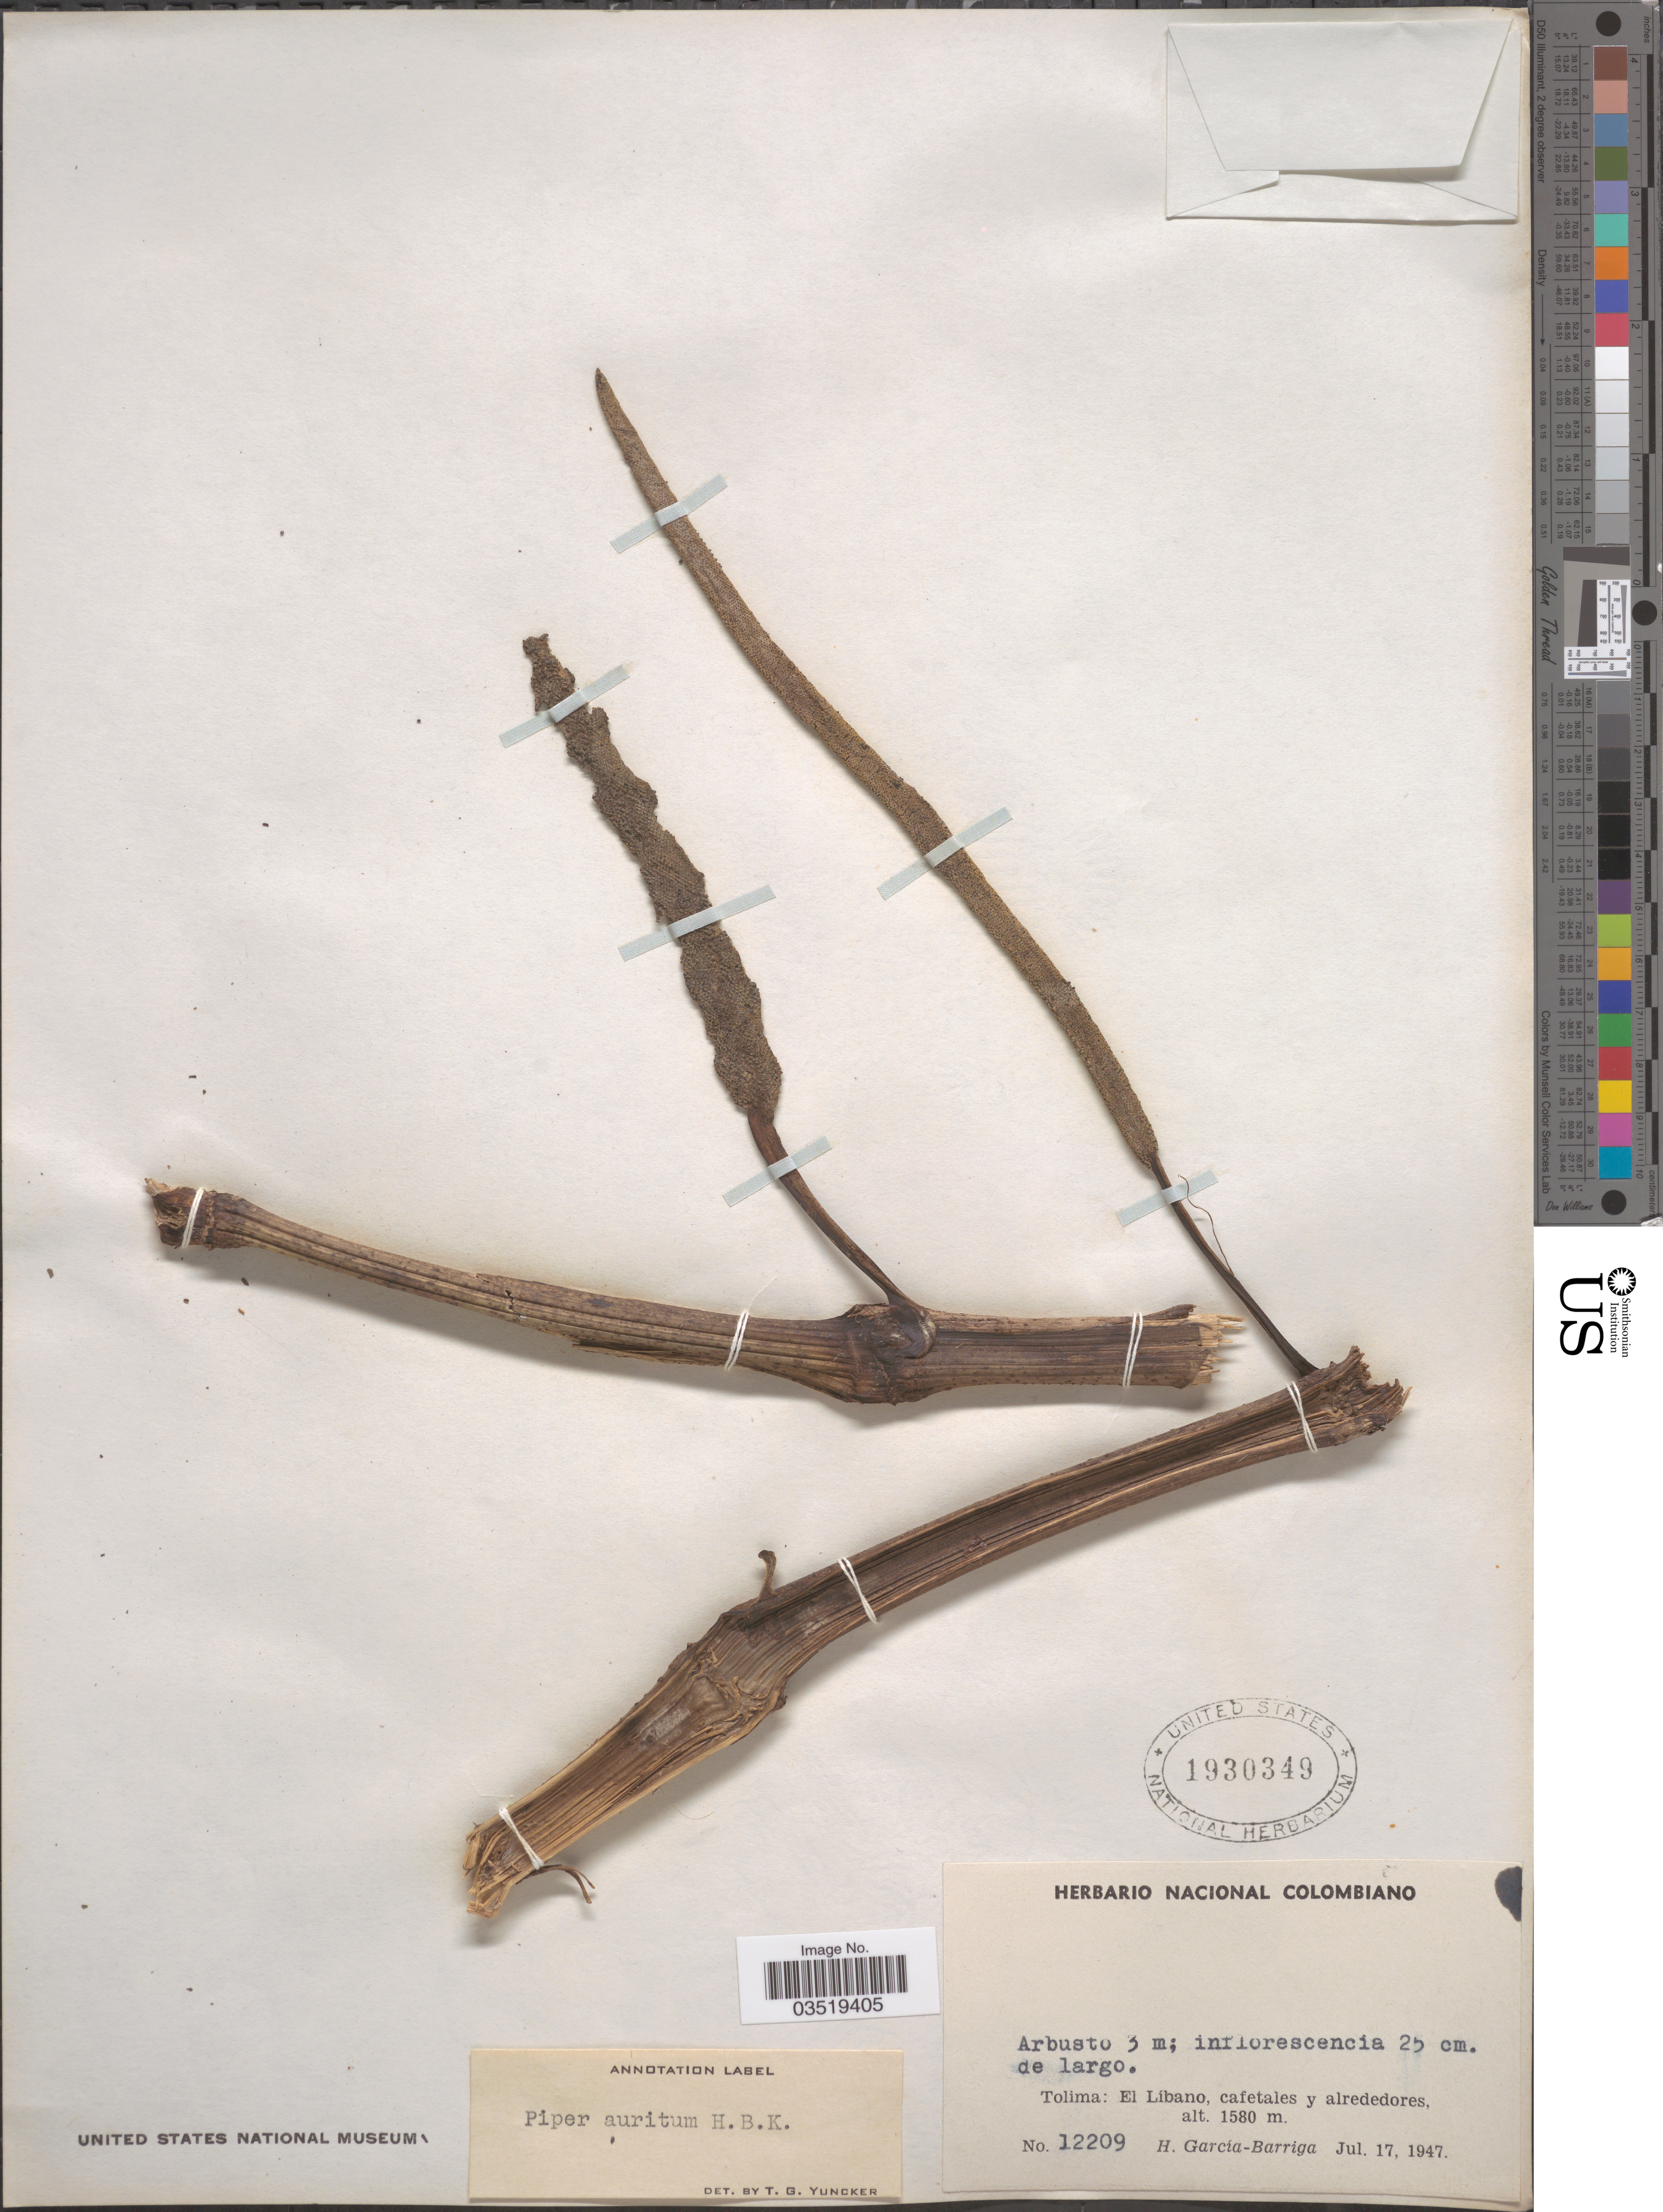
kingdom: Plantae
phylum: Tracheophyta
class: Magnoliopsida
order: Piperales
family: Piperaceae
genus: Piper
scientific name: Piper auritum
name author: Kunth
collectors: H. García Barriga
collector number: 12209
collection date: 1947-07-17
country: Colombia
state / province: Tolima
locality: El Líbano, cafetales y alrededores.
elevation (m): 1580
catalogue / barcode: US 1930349